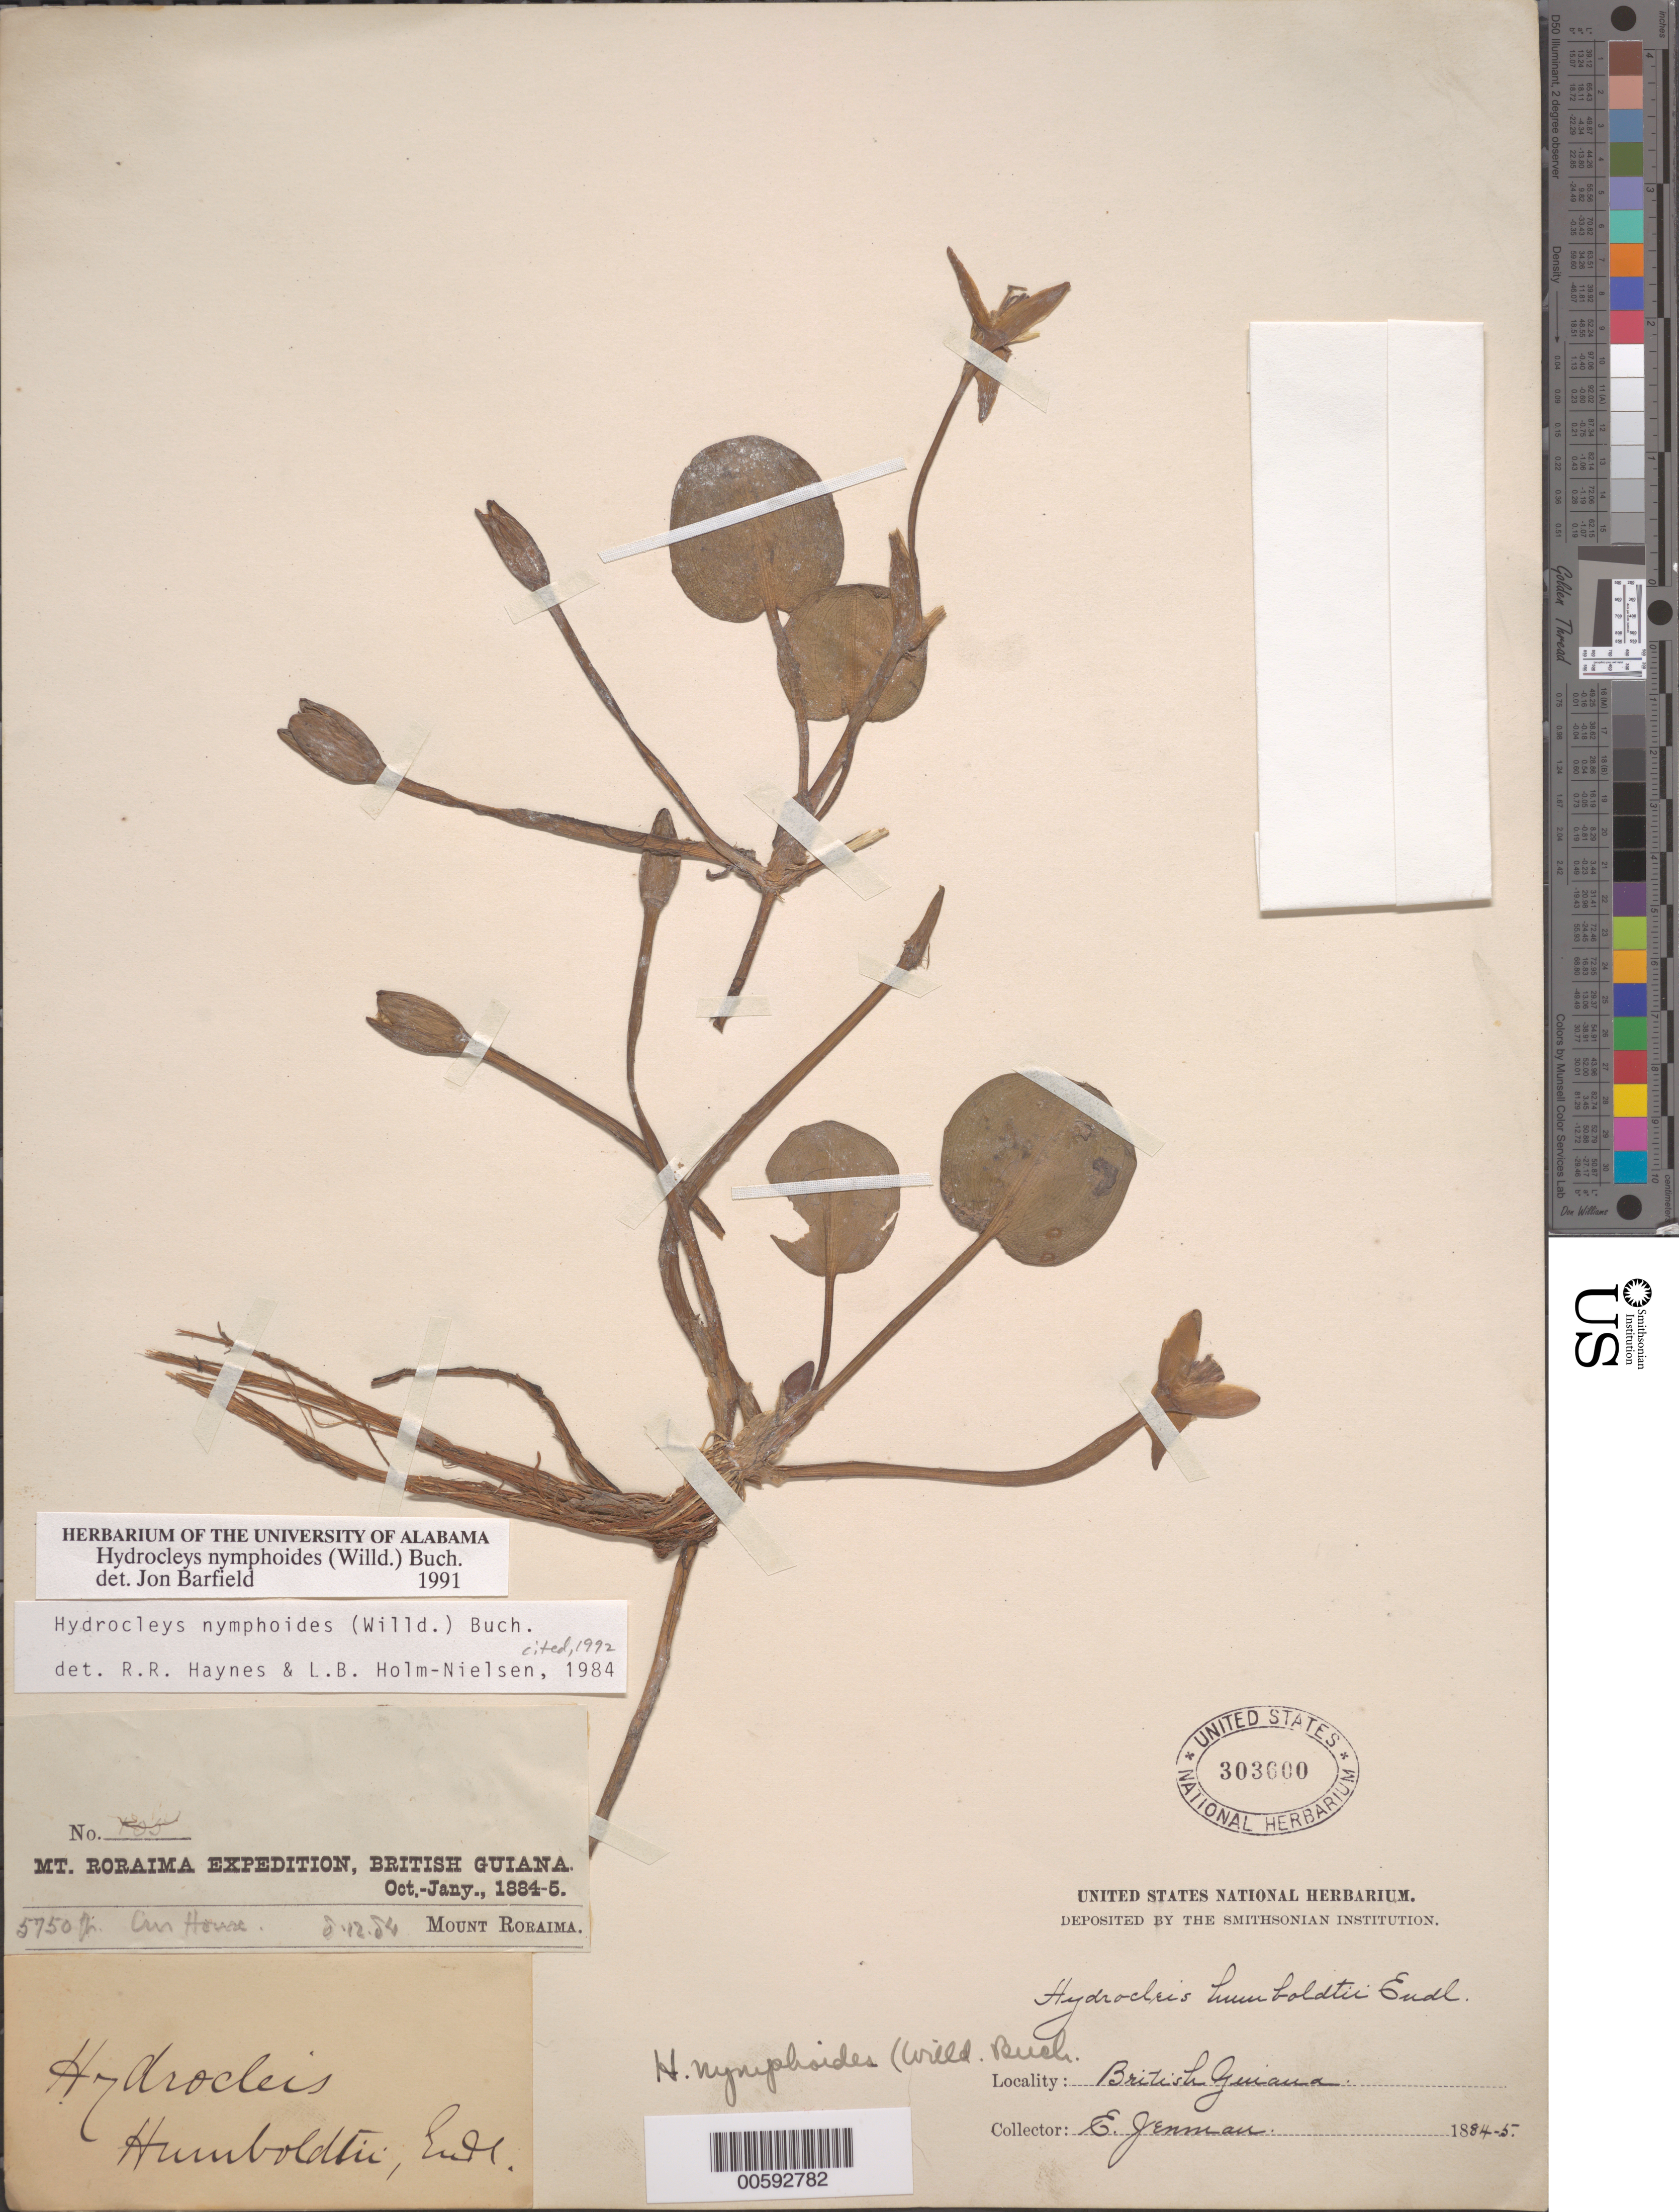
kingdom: Plantae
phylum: Tracheophyta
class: Liliopsida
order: Alismatales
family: Alismataceae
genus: Hydrocleys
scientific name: Hydrocleys nymphoides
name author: (Humb. & Bonpl. ex Willd.) Buchenau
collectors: E. Jenman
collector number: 105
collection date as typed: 08 Dec 1884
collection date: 1884-12-08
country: Guyana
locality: Mt. Roraima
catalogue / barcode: US 303600